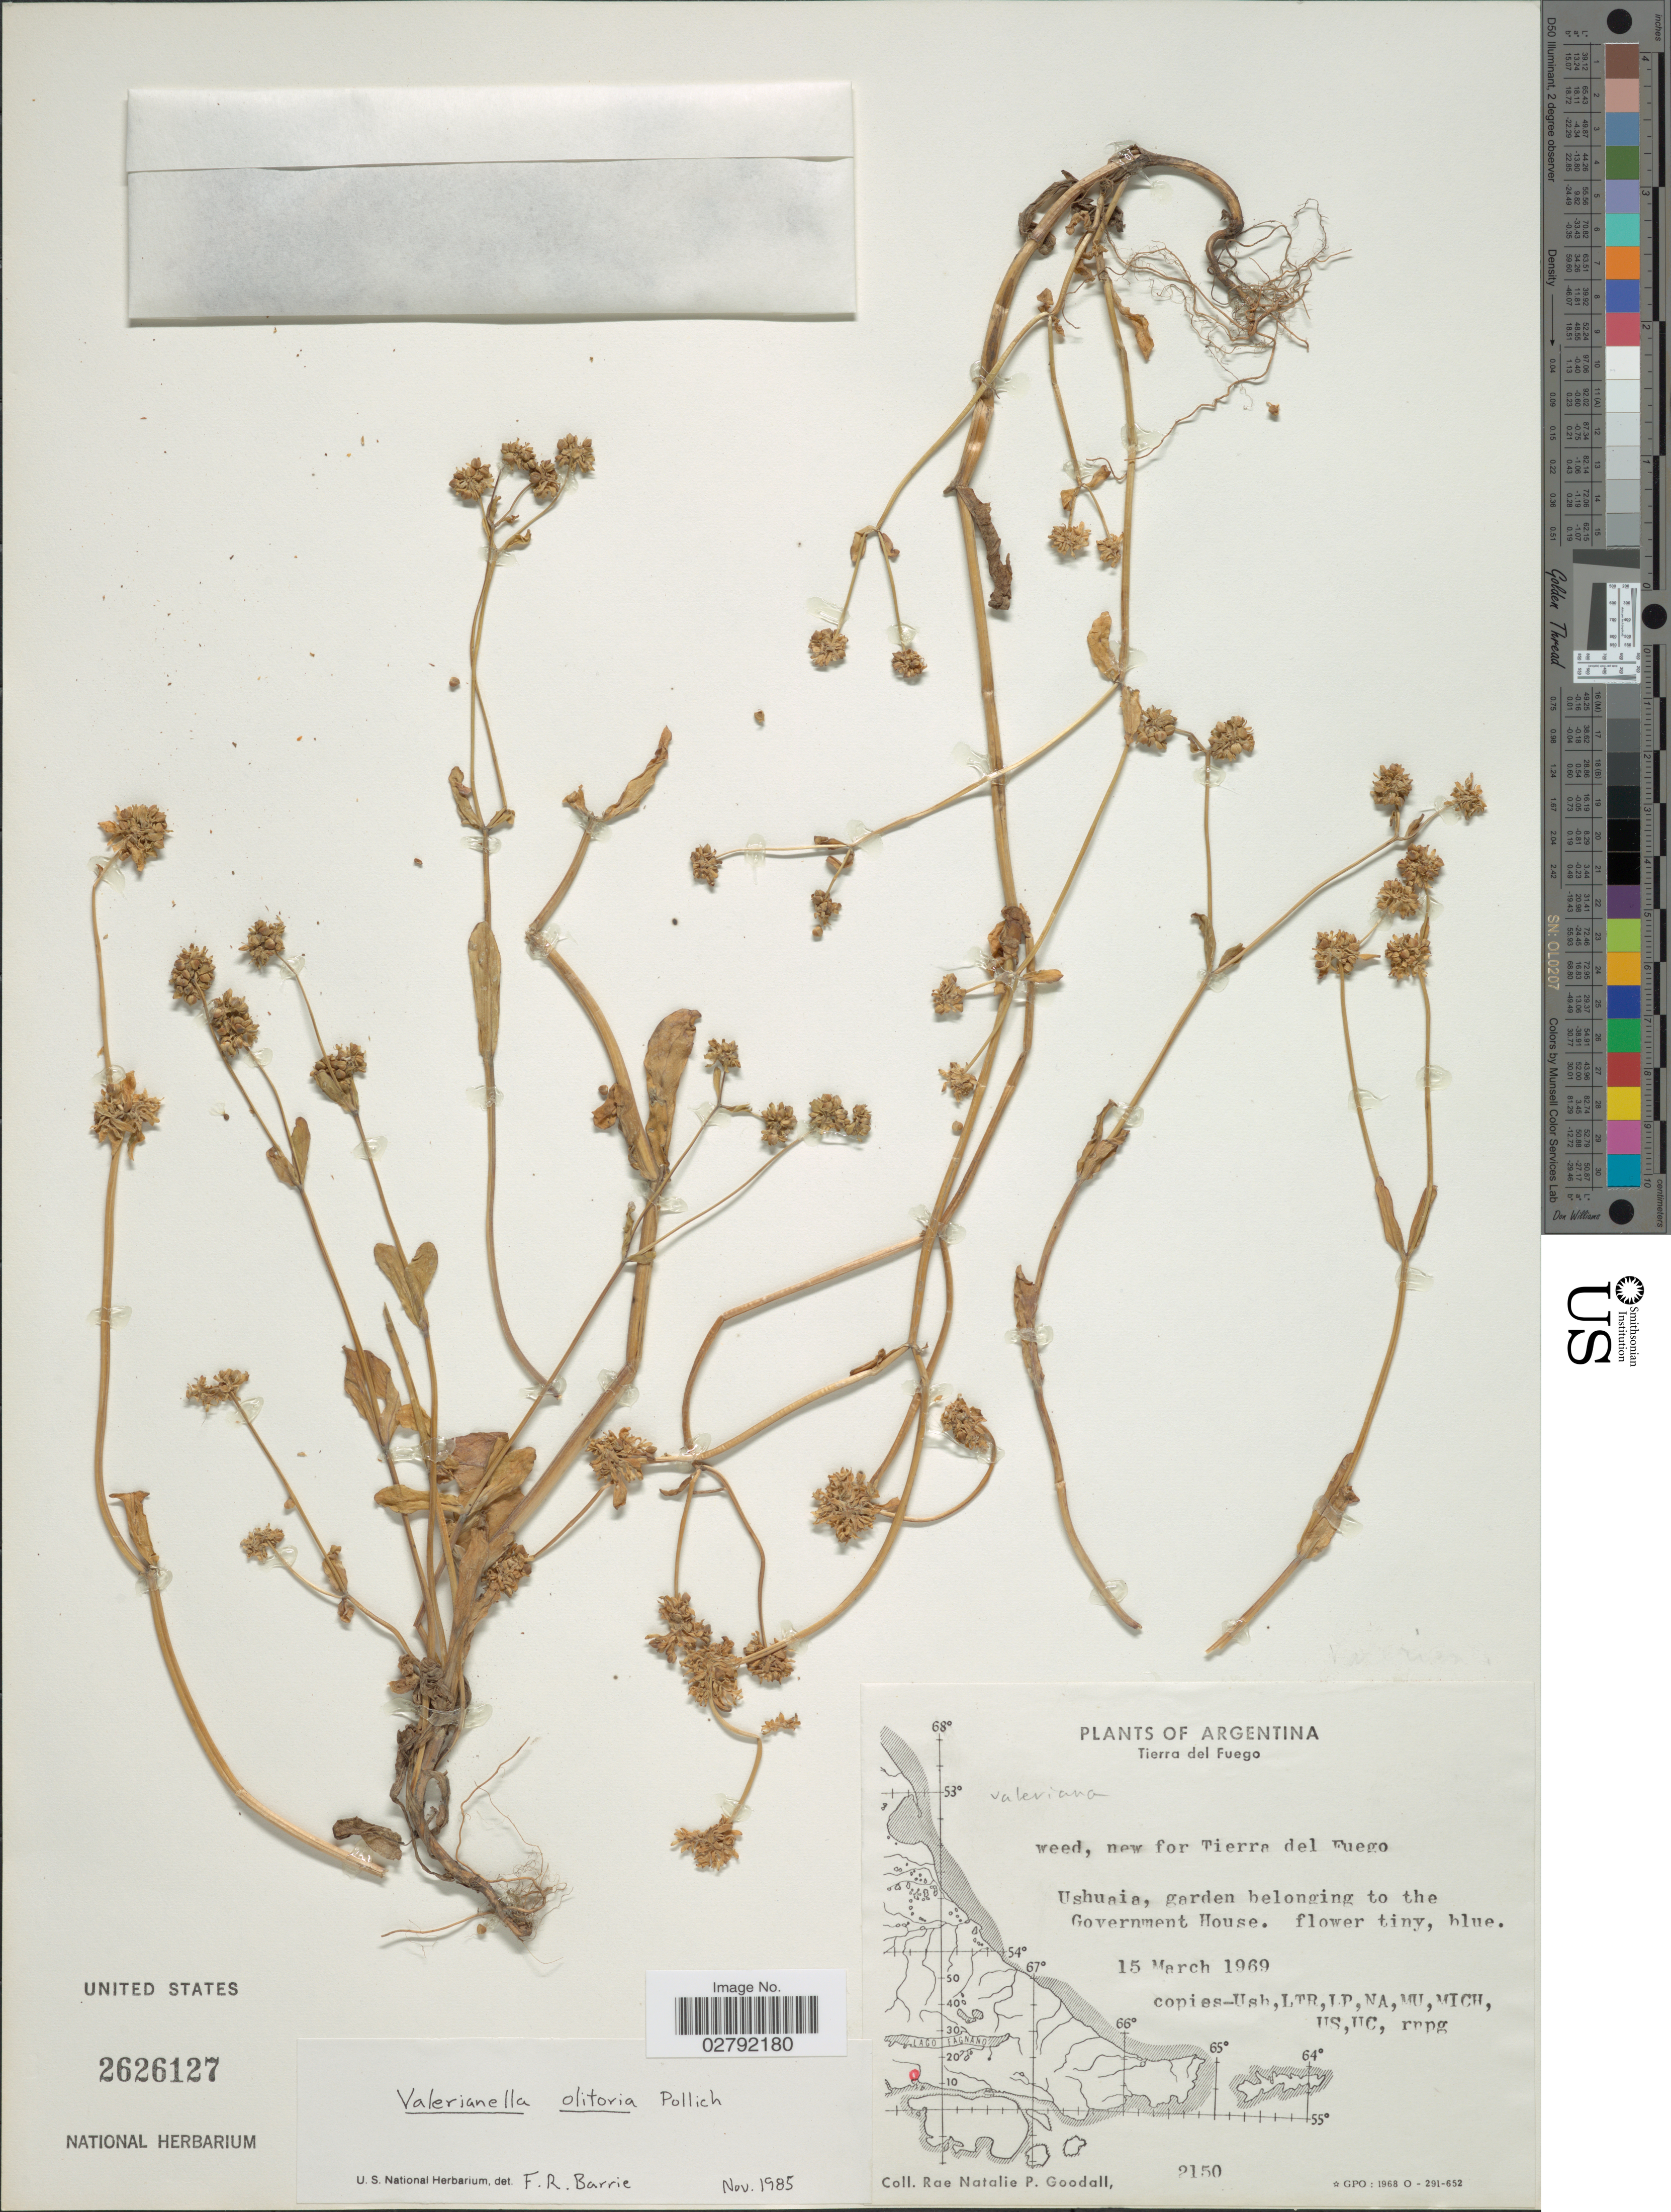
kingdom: Plantae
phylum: Tracheophyta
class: Magnoliopsida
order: Dipsacales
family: Caprifoliaceae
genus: Valerianella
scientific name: Valerianella olitoria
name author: (L.) Pollich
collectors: R. Goodall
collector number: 2150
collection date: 1969-03-15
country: Argentina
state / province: Tierra del Fuego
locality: Ushuaia, garden belonging to the Government House.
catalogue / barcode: US 2626127